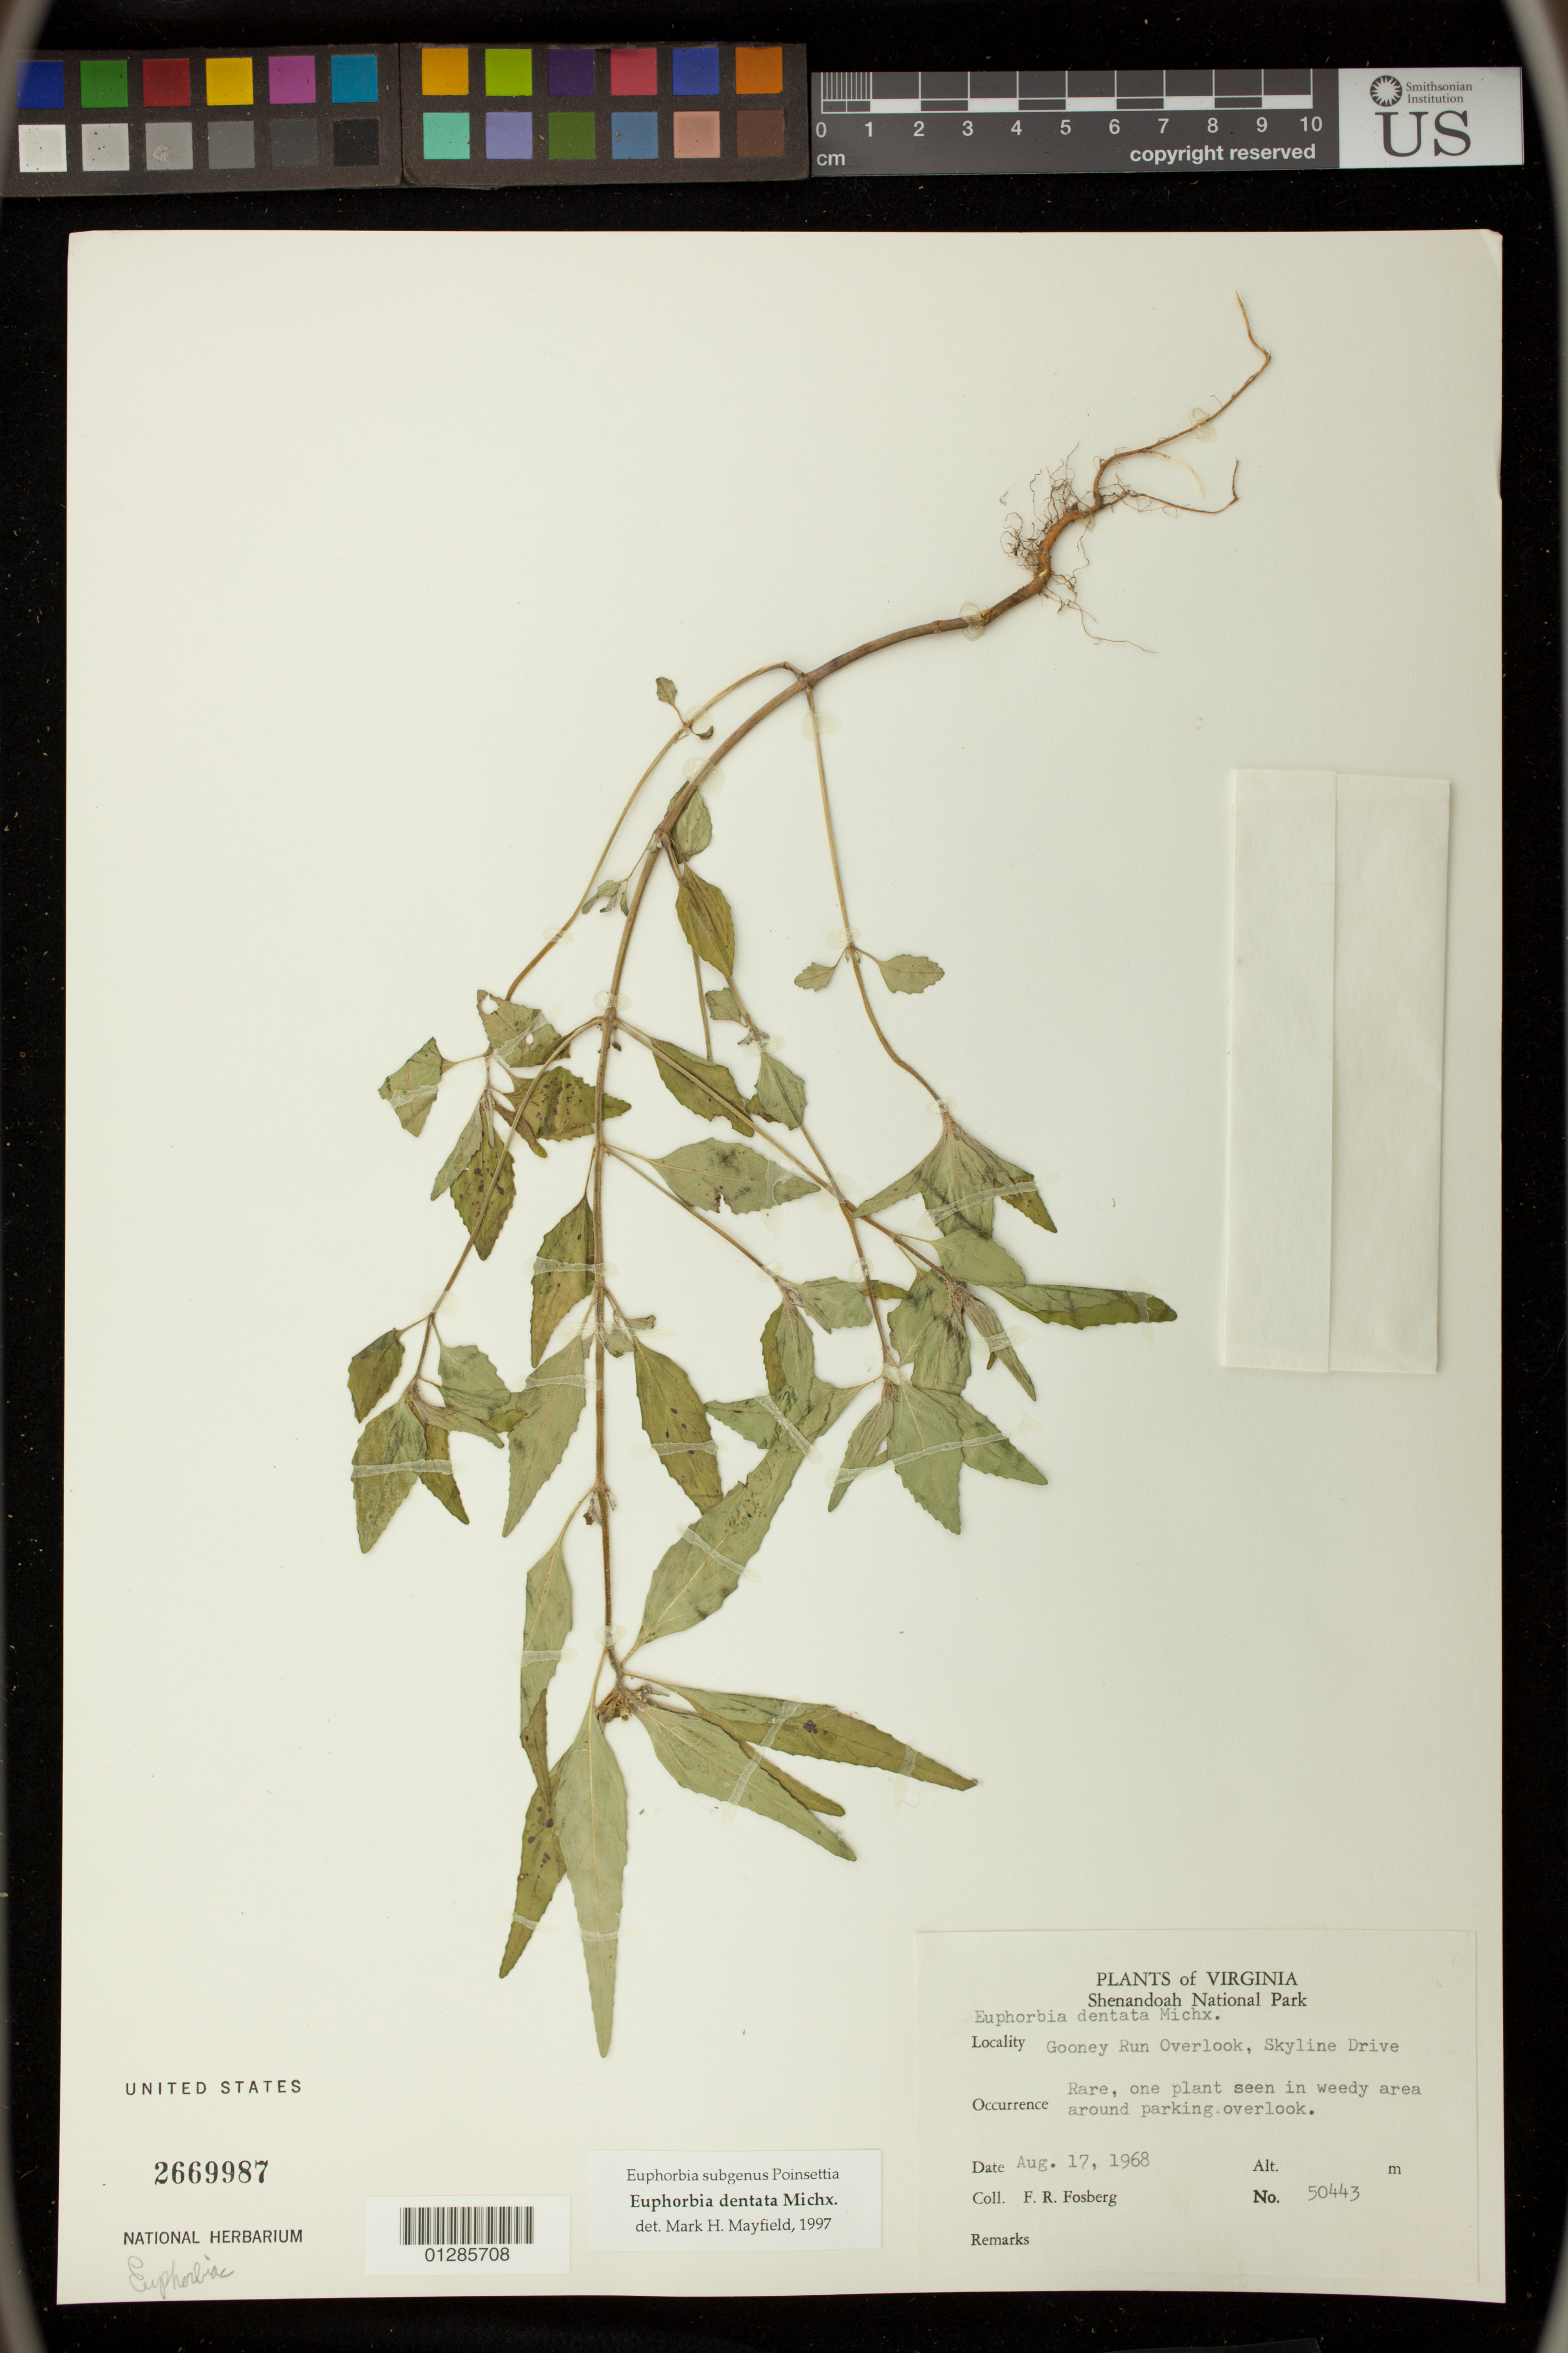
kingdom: Plantae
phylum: Tracheophyta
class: Magnoliopsida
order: Malpighiales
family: Euphorbiaceae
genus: Euphorbia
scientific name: Euphorbia dentata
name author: Michx.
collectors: F. R. Fosberg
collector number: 50443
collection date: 1968-08-17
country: United States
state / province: Virginia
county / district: Page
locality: Shenandoah National Park, Gooney Run Overlook, Skyline Drive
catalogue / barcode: US 2669987